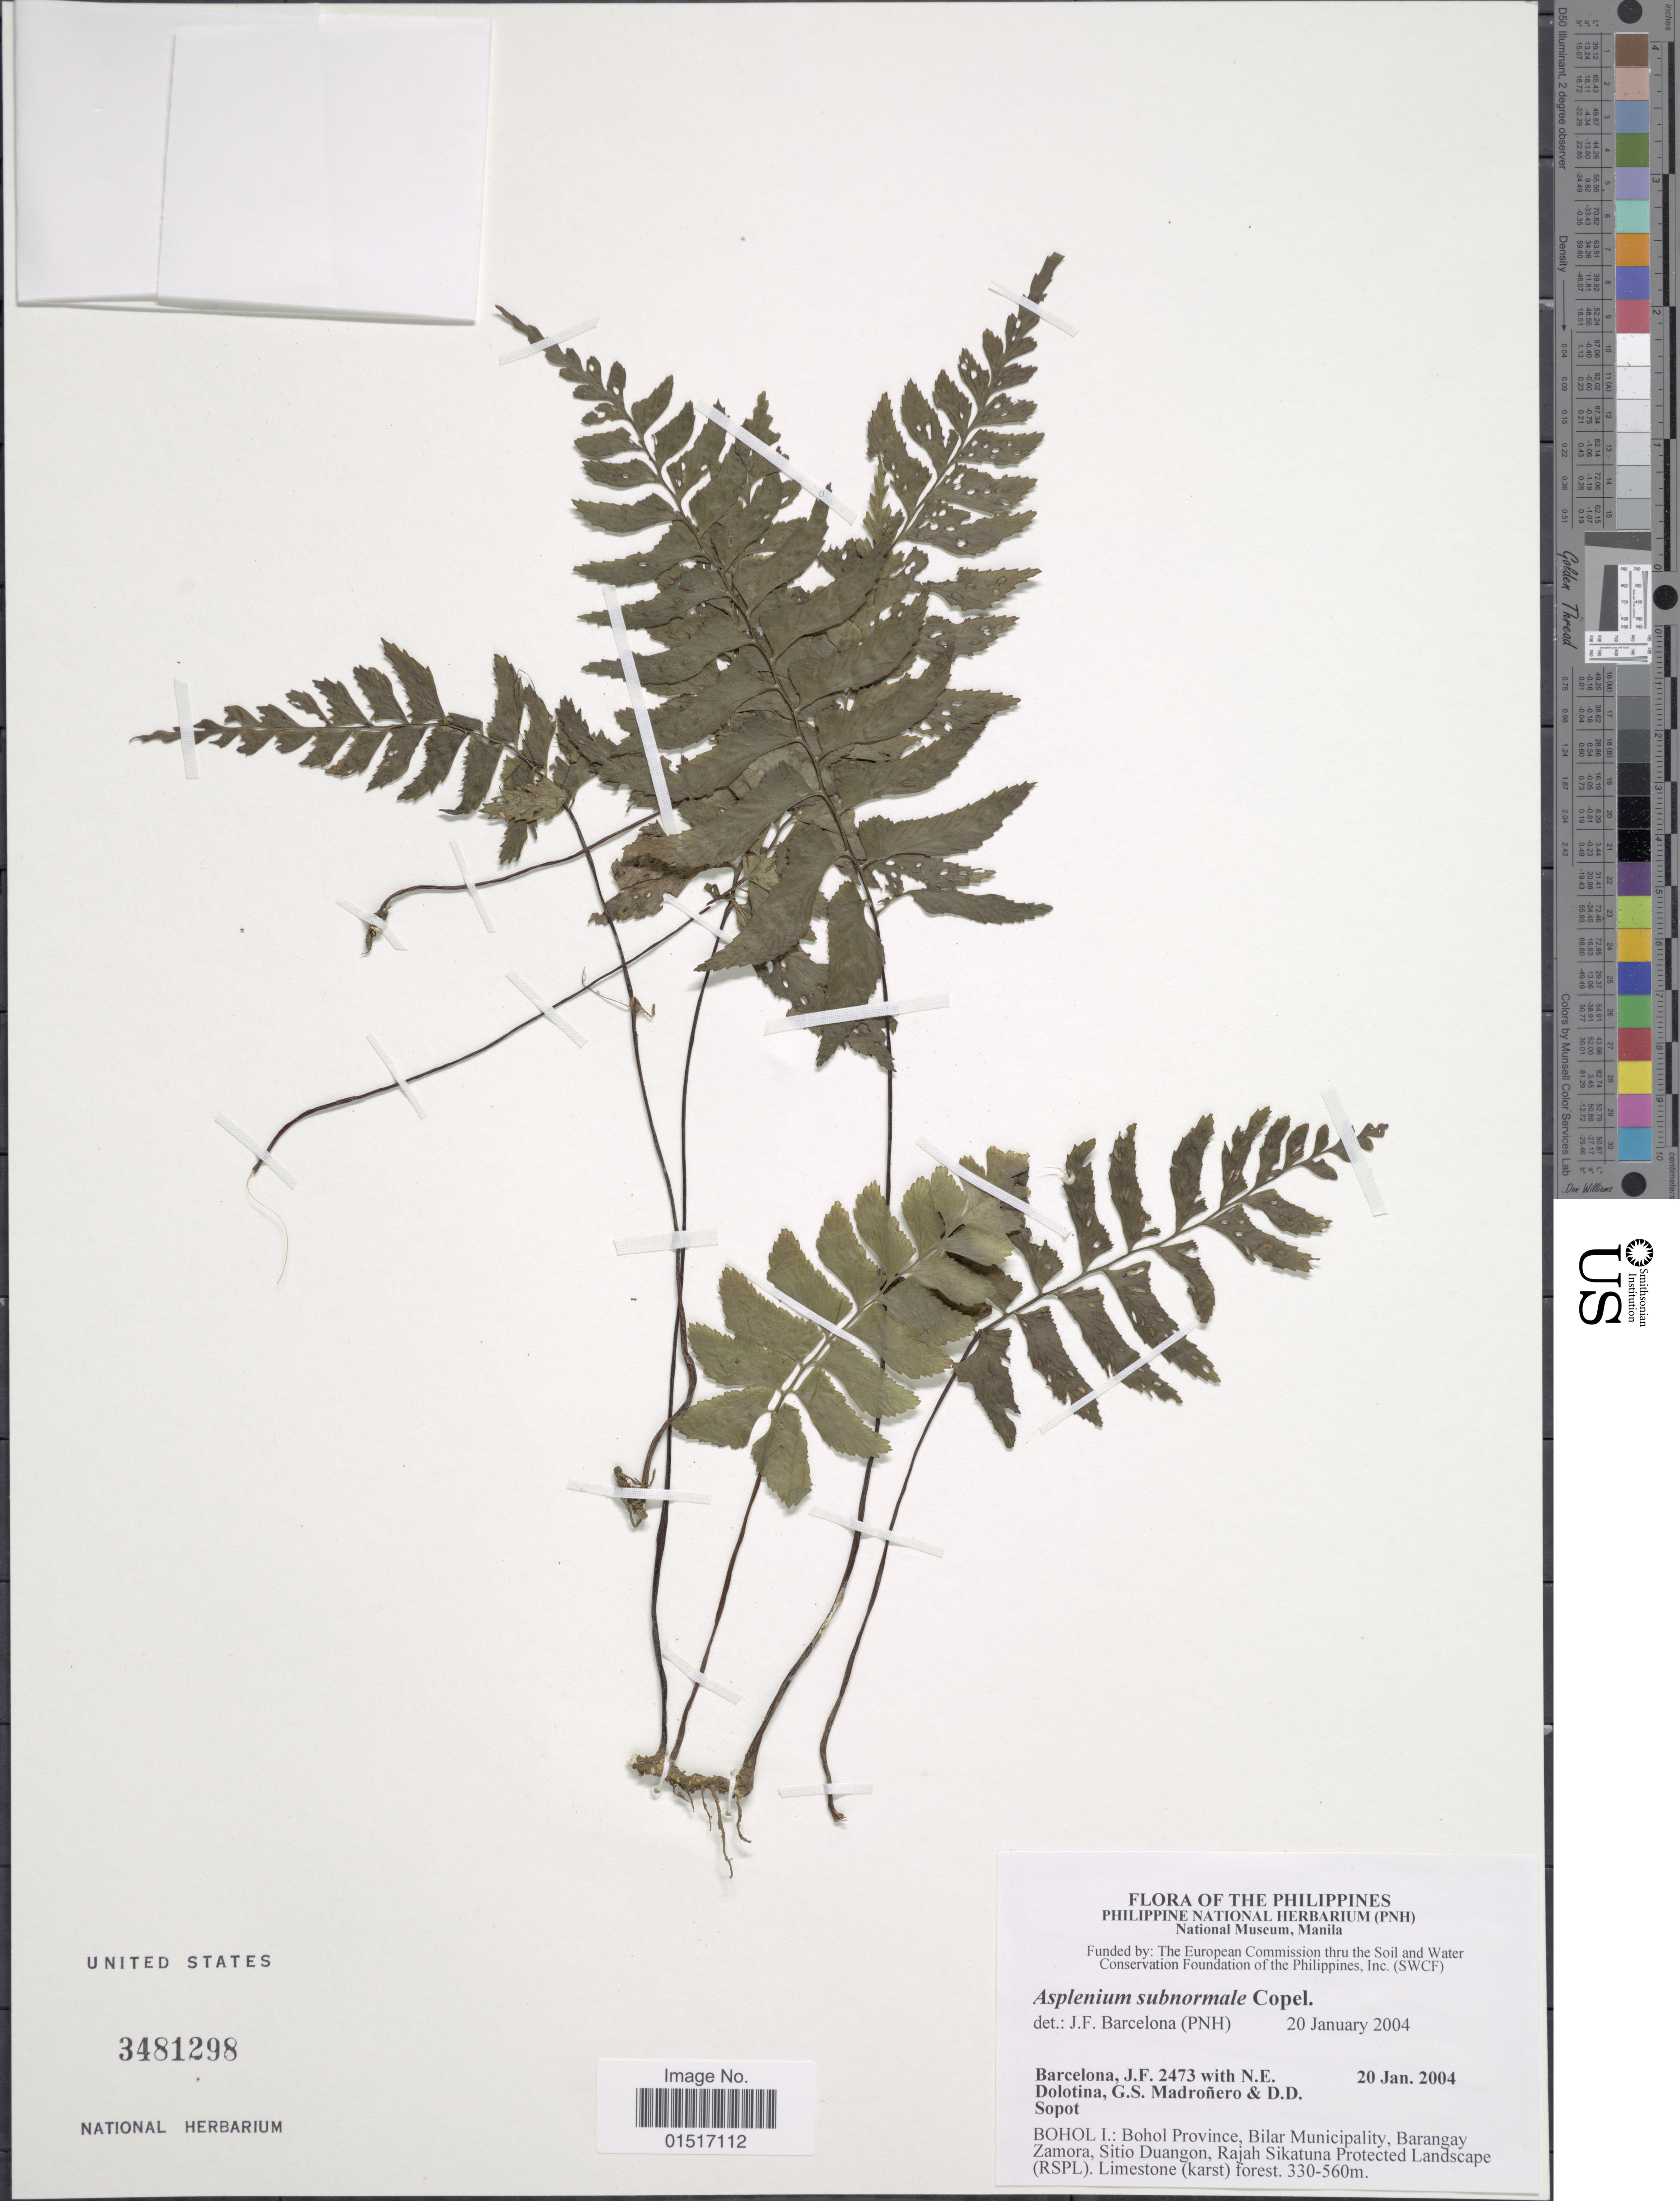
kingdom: Plantae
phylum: Tracheophyta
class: Polypodiopsida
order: Polypodiales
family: Aspleniaceae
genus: Asplenium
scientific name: Asplenium subnormale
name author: Copel.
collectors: J. F. Barcelona, N. Dolotina, G. Madroñero & D. Sopot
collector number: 2473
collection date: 2004-01-20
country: Philippines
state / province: Central Visayas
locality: Bohol I.: Bohol Province, Bilar Municipality, Barangay Zamora, Sitio Duangon, Rajah Sikatuna Protected Landscape (RSPL). Limestone (karst) forest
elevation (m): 330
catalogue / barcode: US 3481298